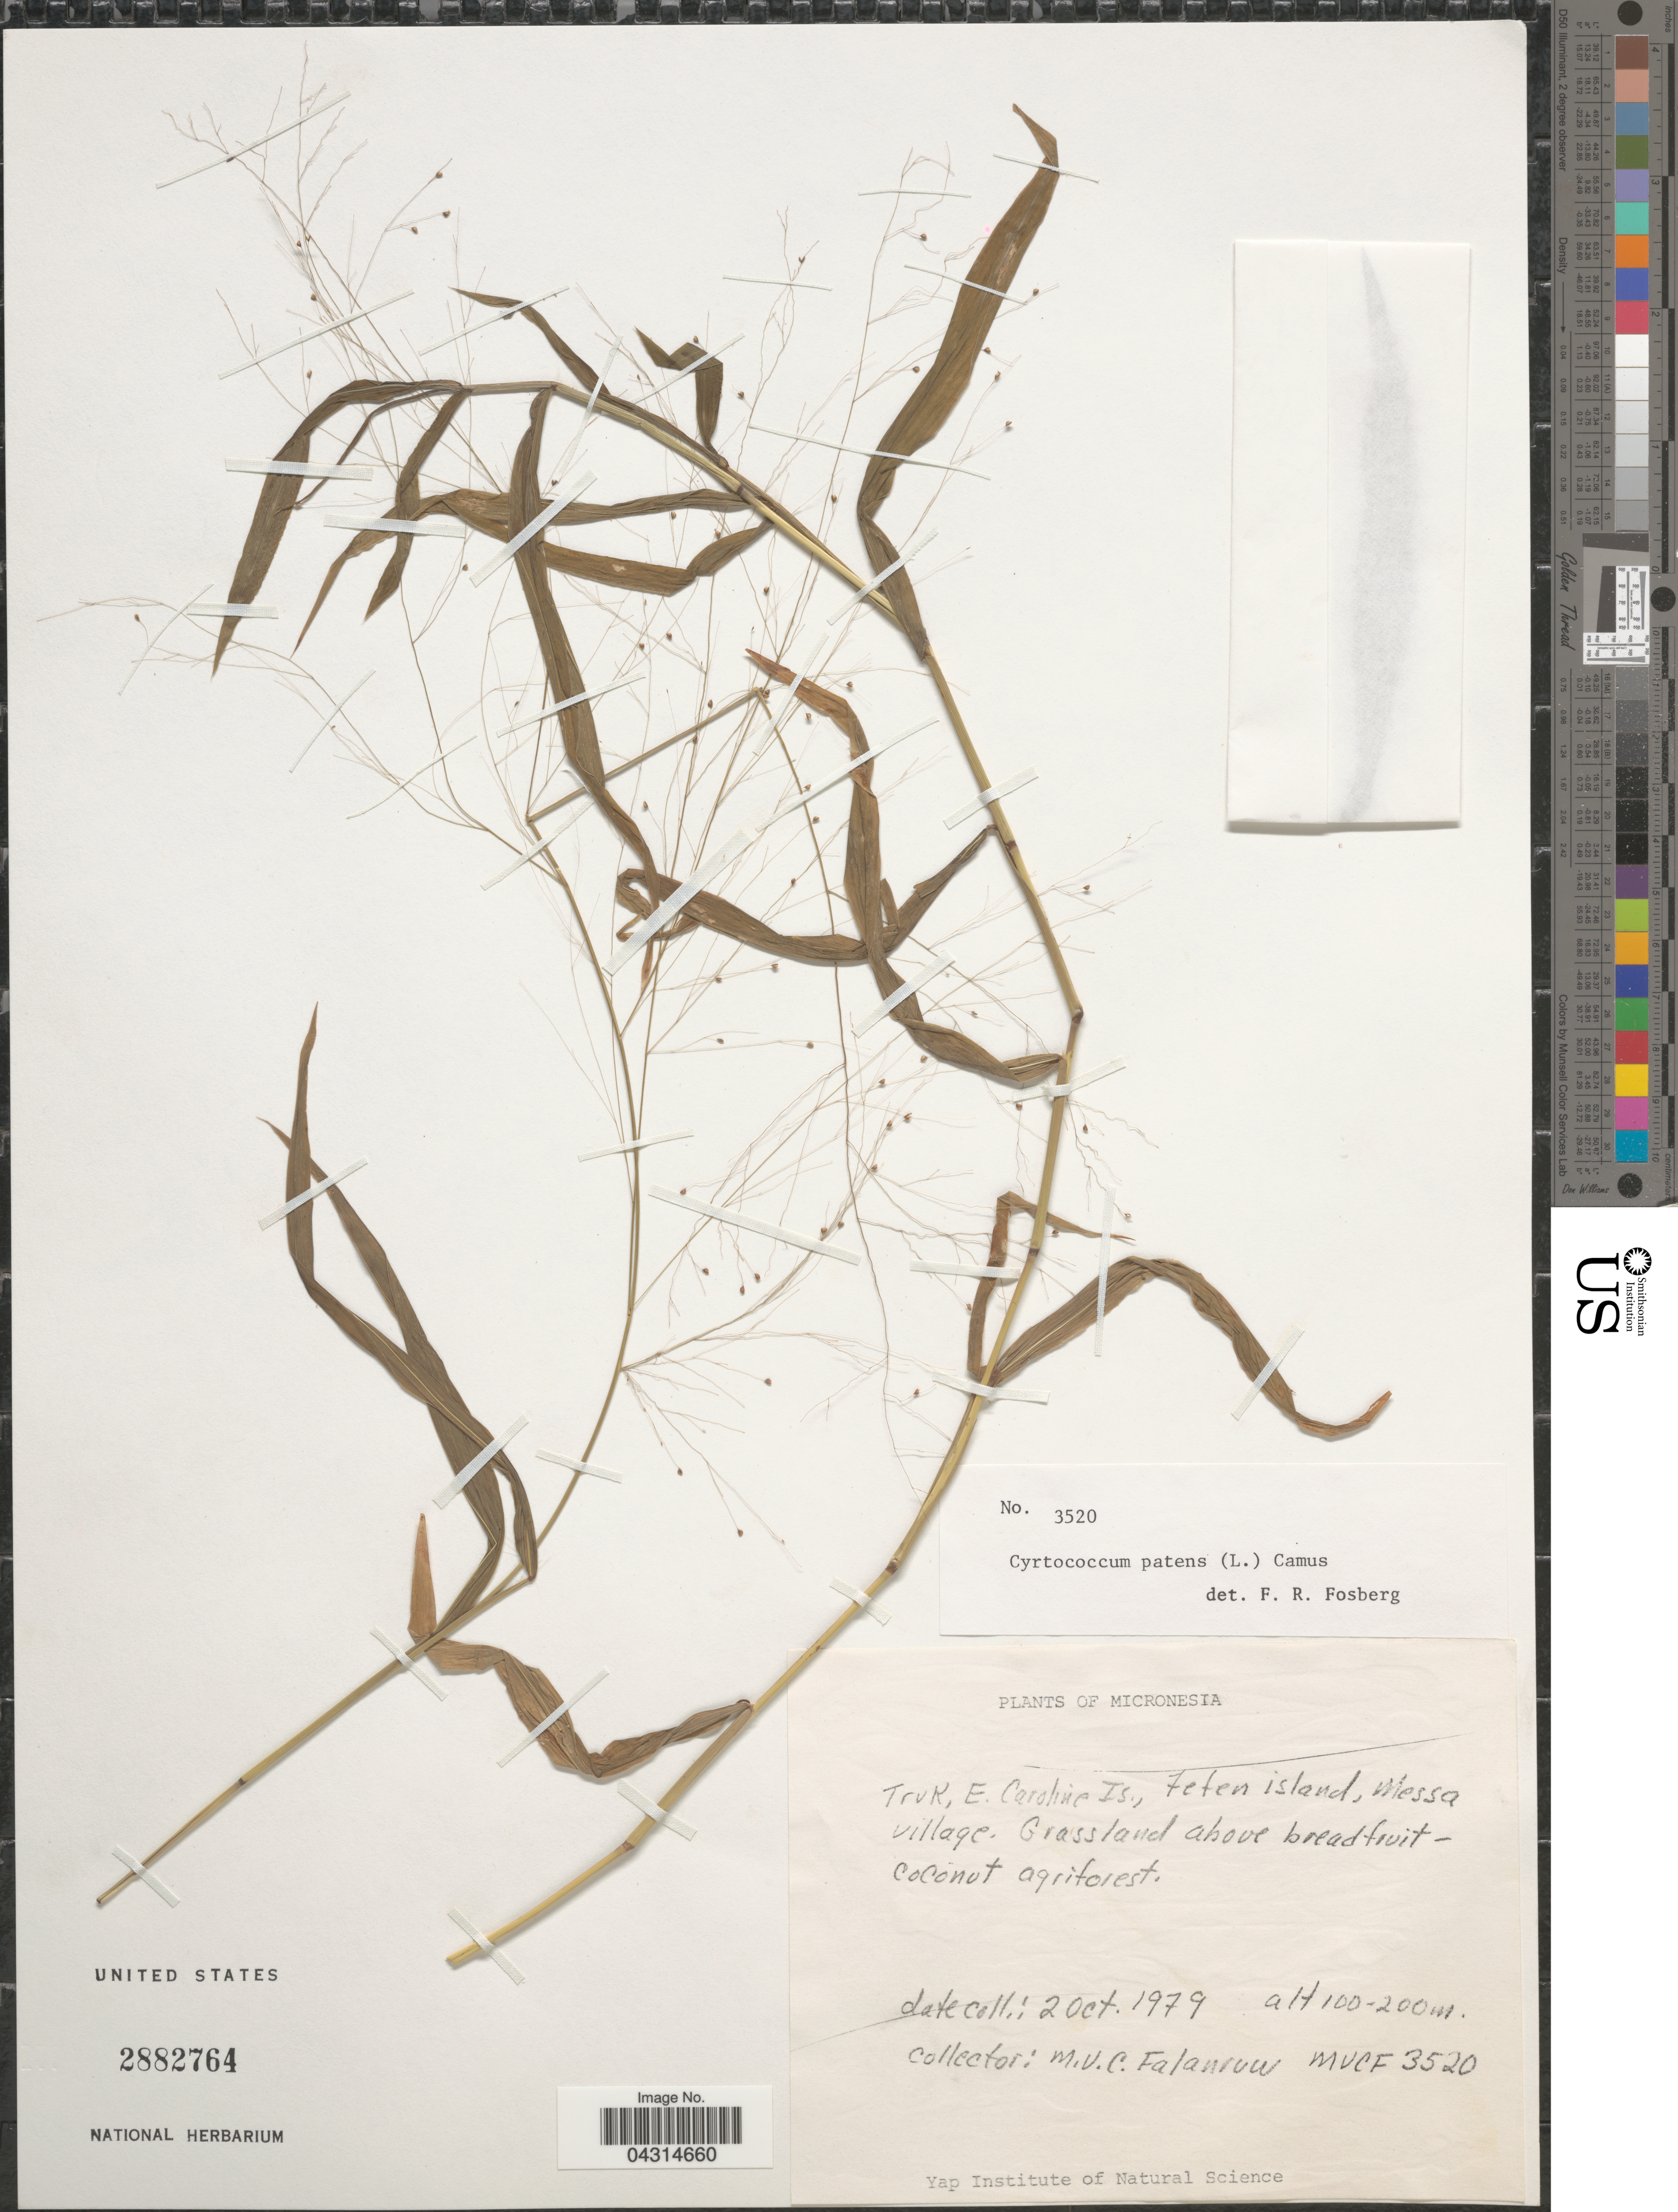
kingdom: Plantae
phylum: Tracheophyta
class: Liliopsida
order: Poales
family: Poaceae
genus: Cyrtococcum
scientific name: Cyrtococcum patens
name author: (L.) A. Camus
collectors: M. V. Falanruw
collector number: MVCF3520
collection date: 1979-10-02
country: Micronesia, Federated States of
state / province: Truk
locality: Truk, E. Caroline Is., Feten Island, Messa village.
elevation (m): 100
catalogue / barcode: US 2882764